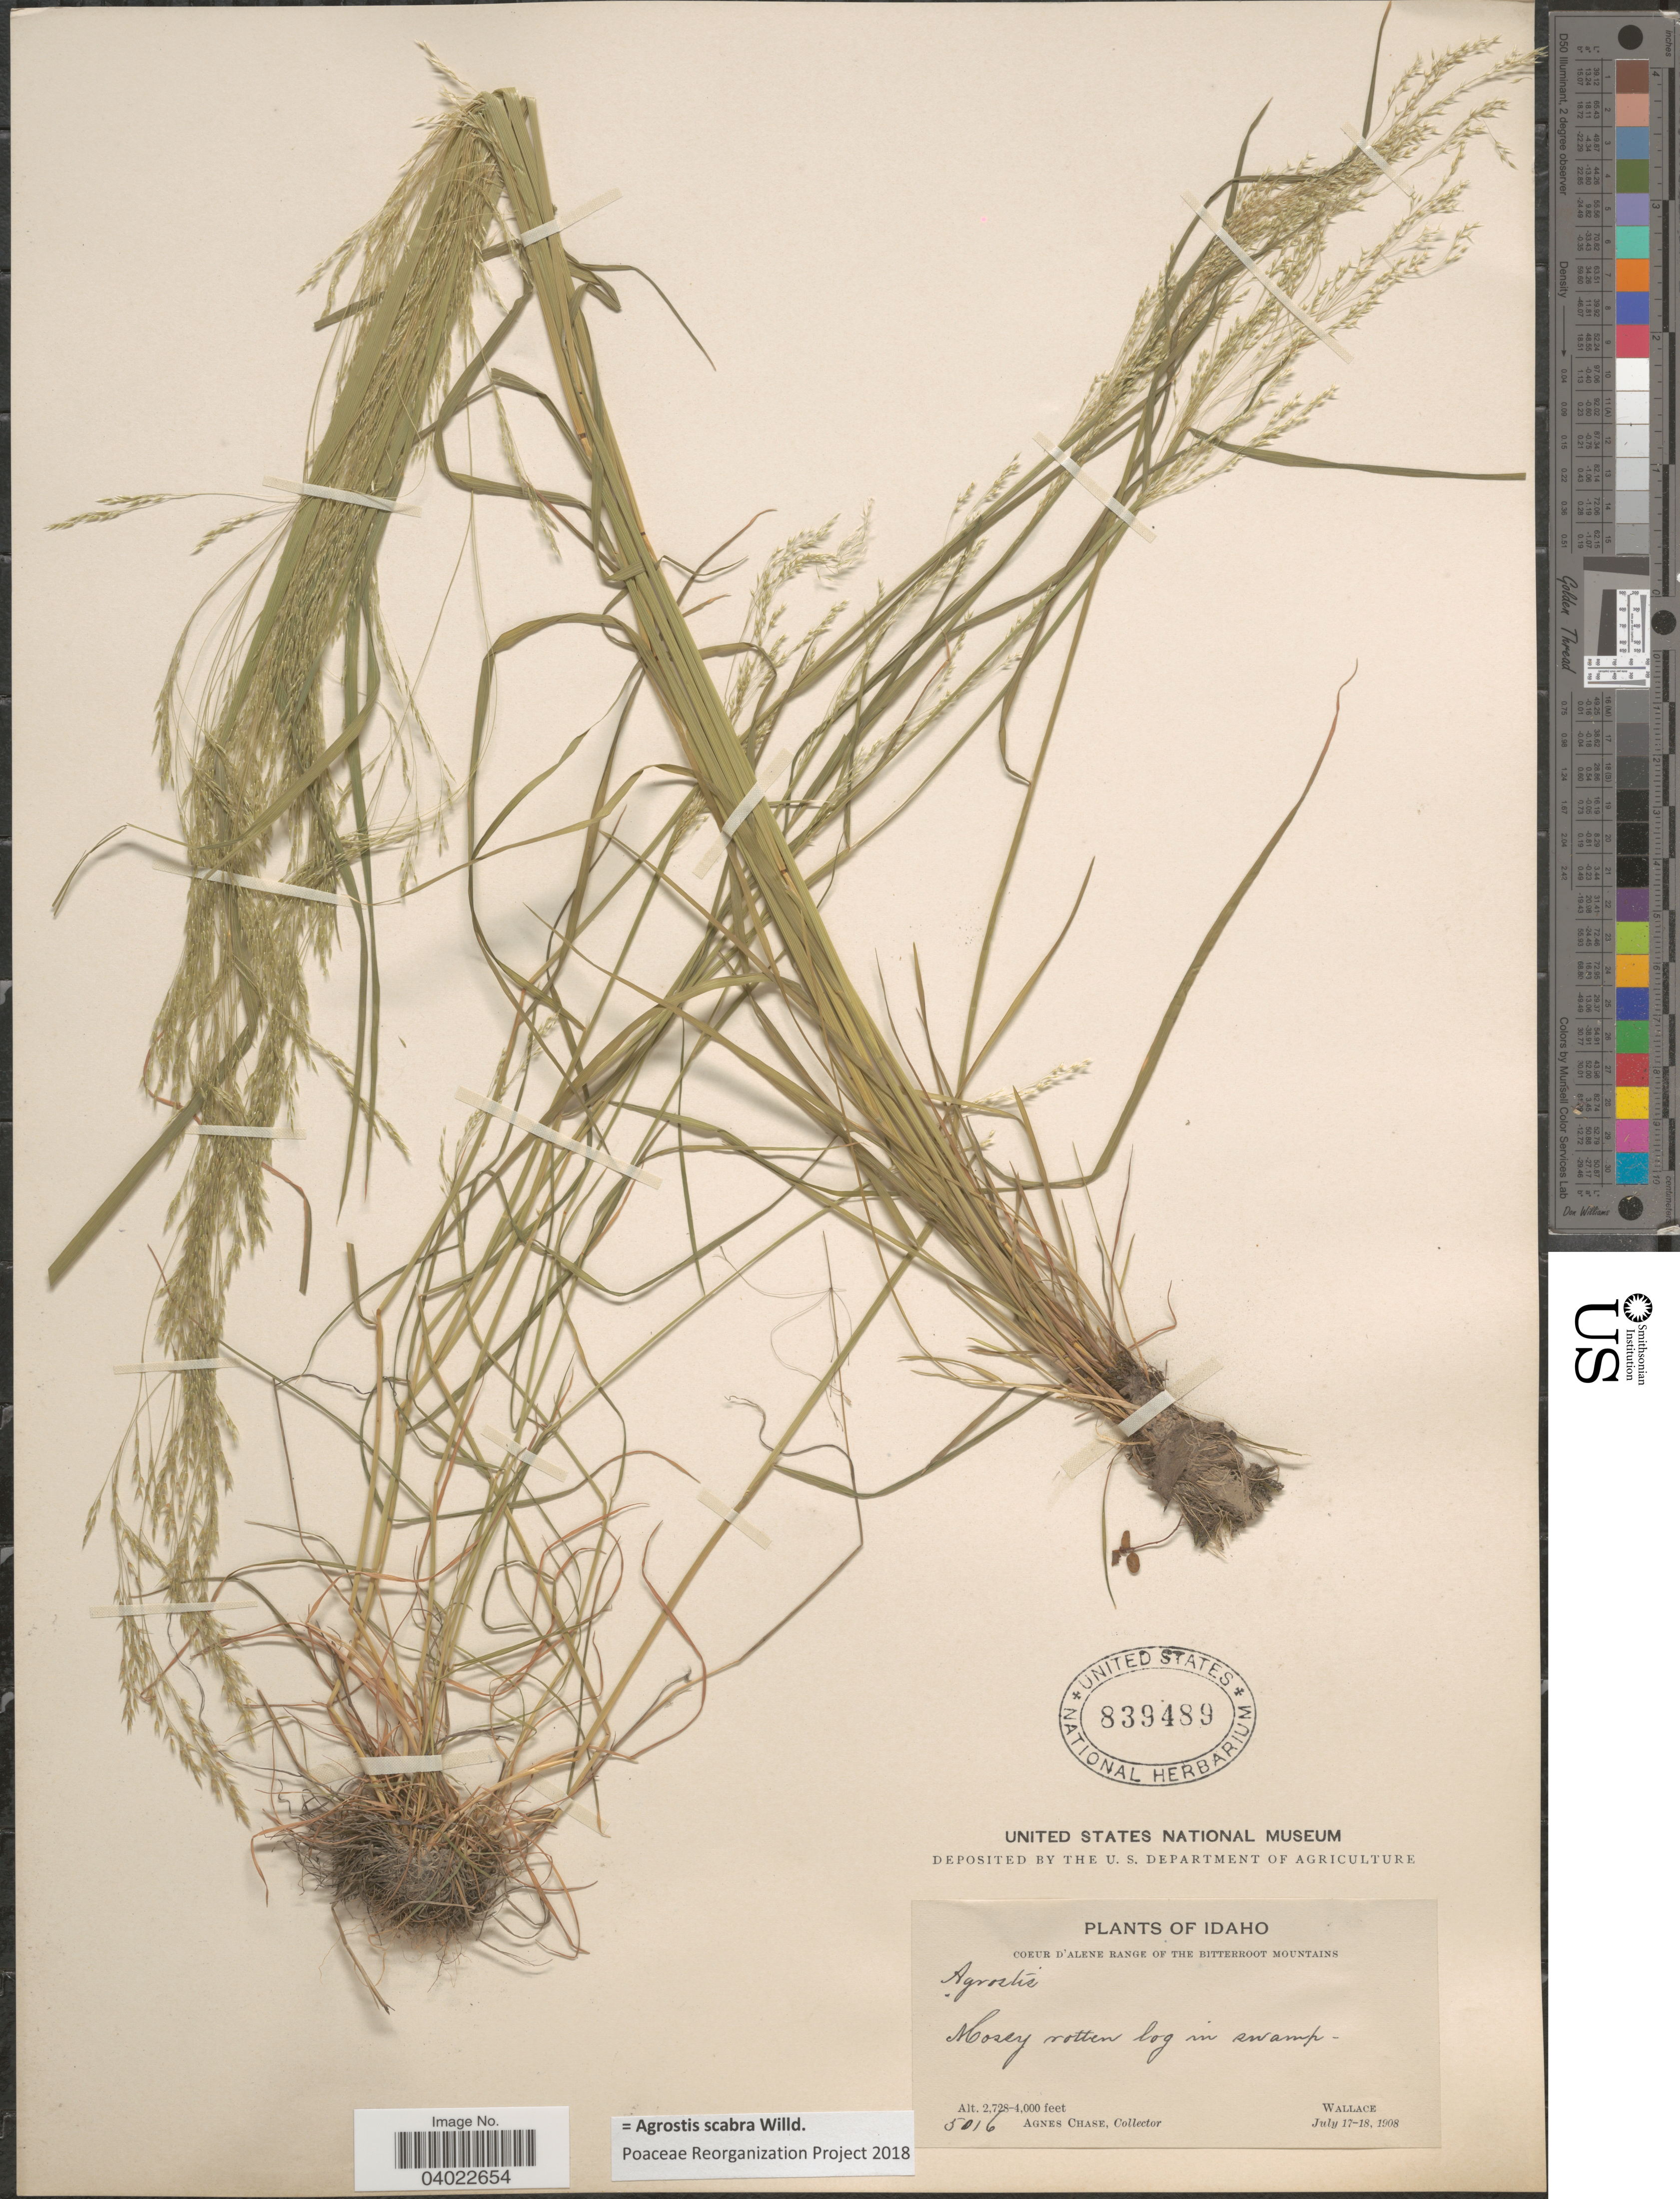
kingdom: Plantae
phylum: Tracheophyta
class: Liliopsida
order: Poales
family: Poaceae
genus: Agrostis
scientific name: Agrostis scabra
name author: Willd.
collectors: A. Chase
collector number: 5016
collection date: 1908-07-17/1908-07-18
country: United States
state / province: Idaho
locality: Coeur d'Alene Range of the Bitterroot Mountains. Wallace.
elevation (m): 831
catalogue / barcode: US 839489